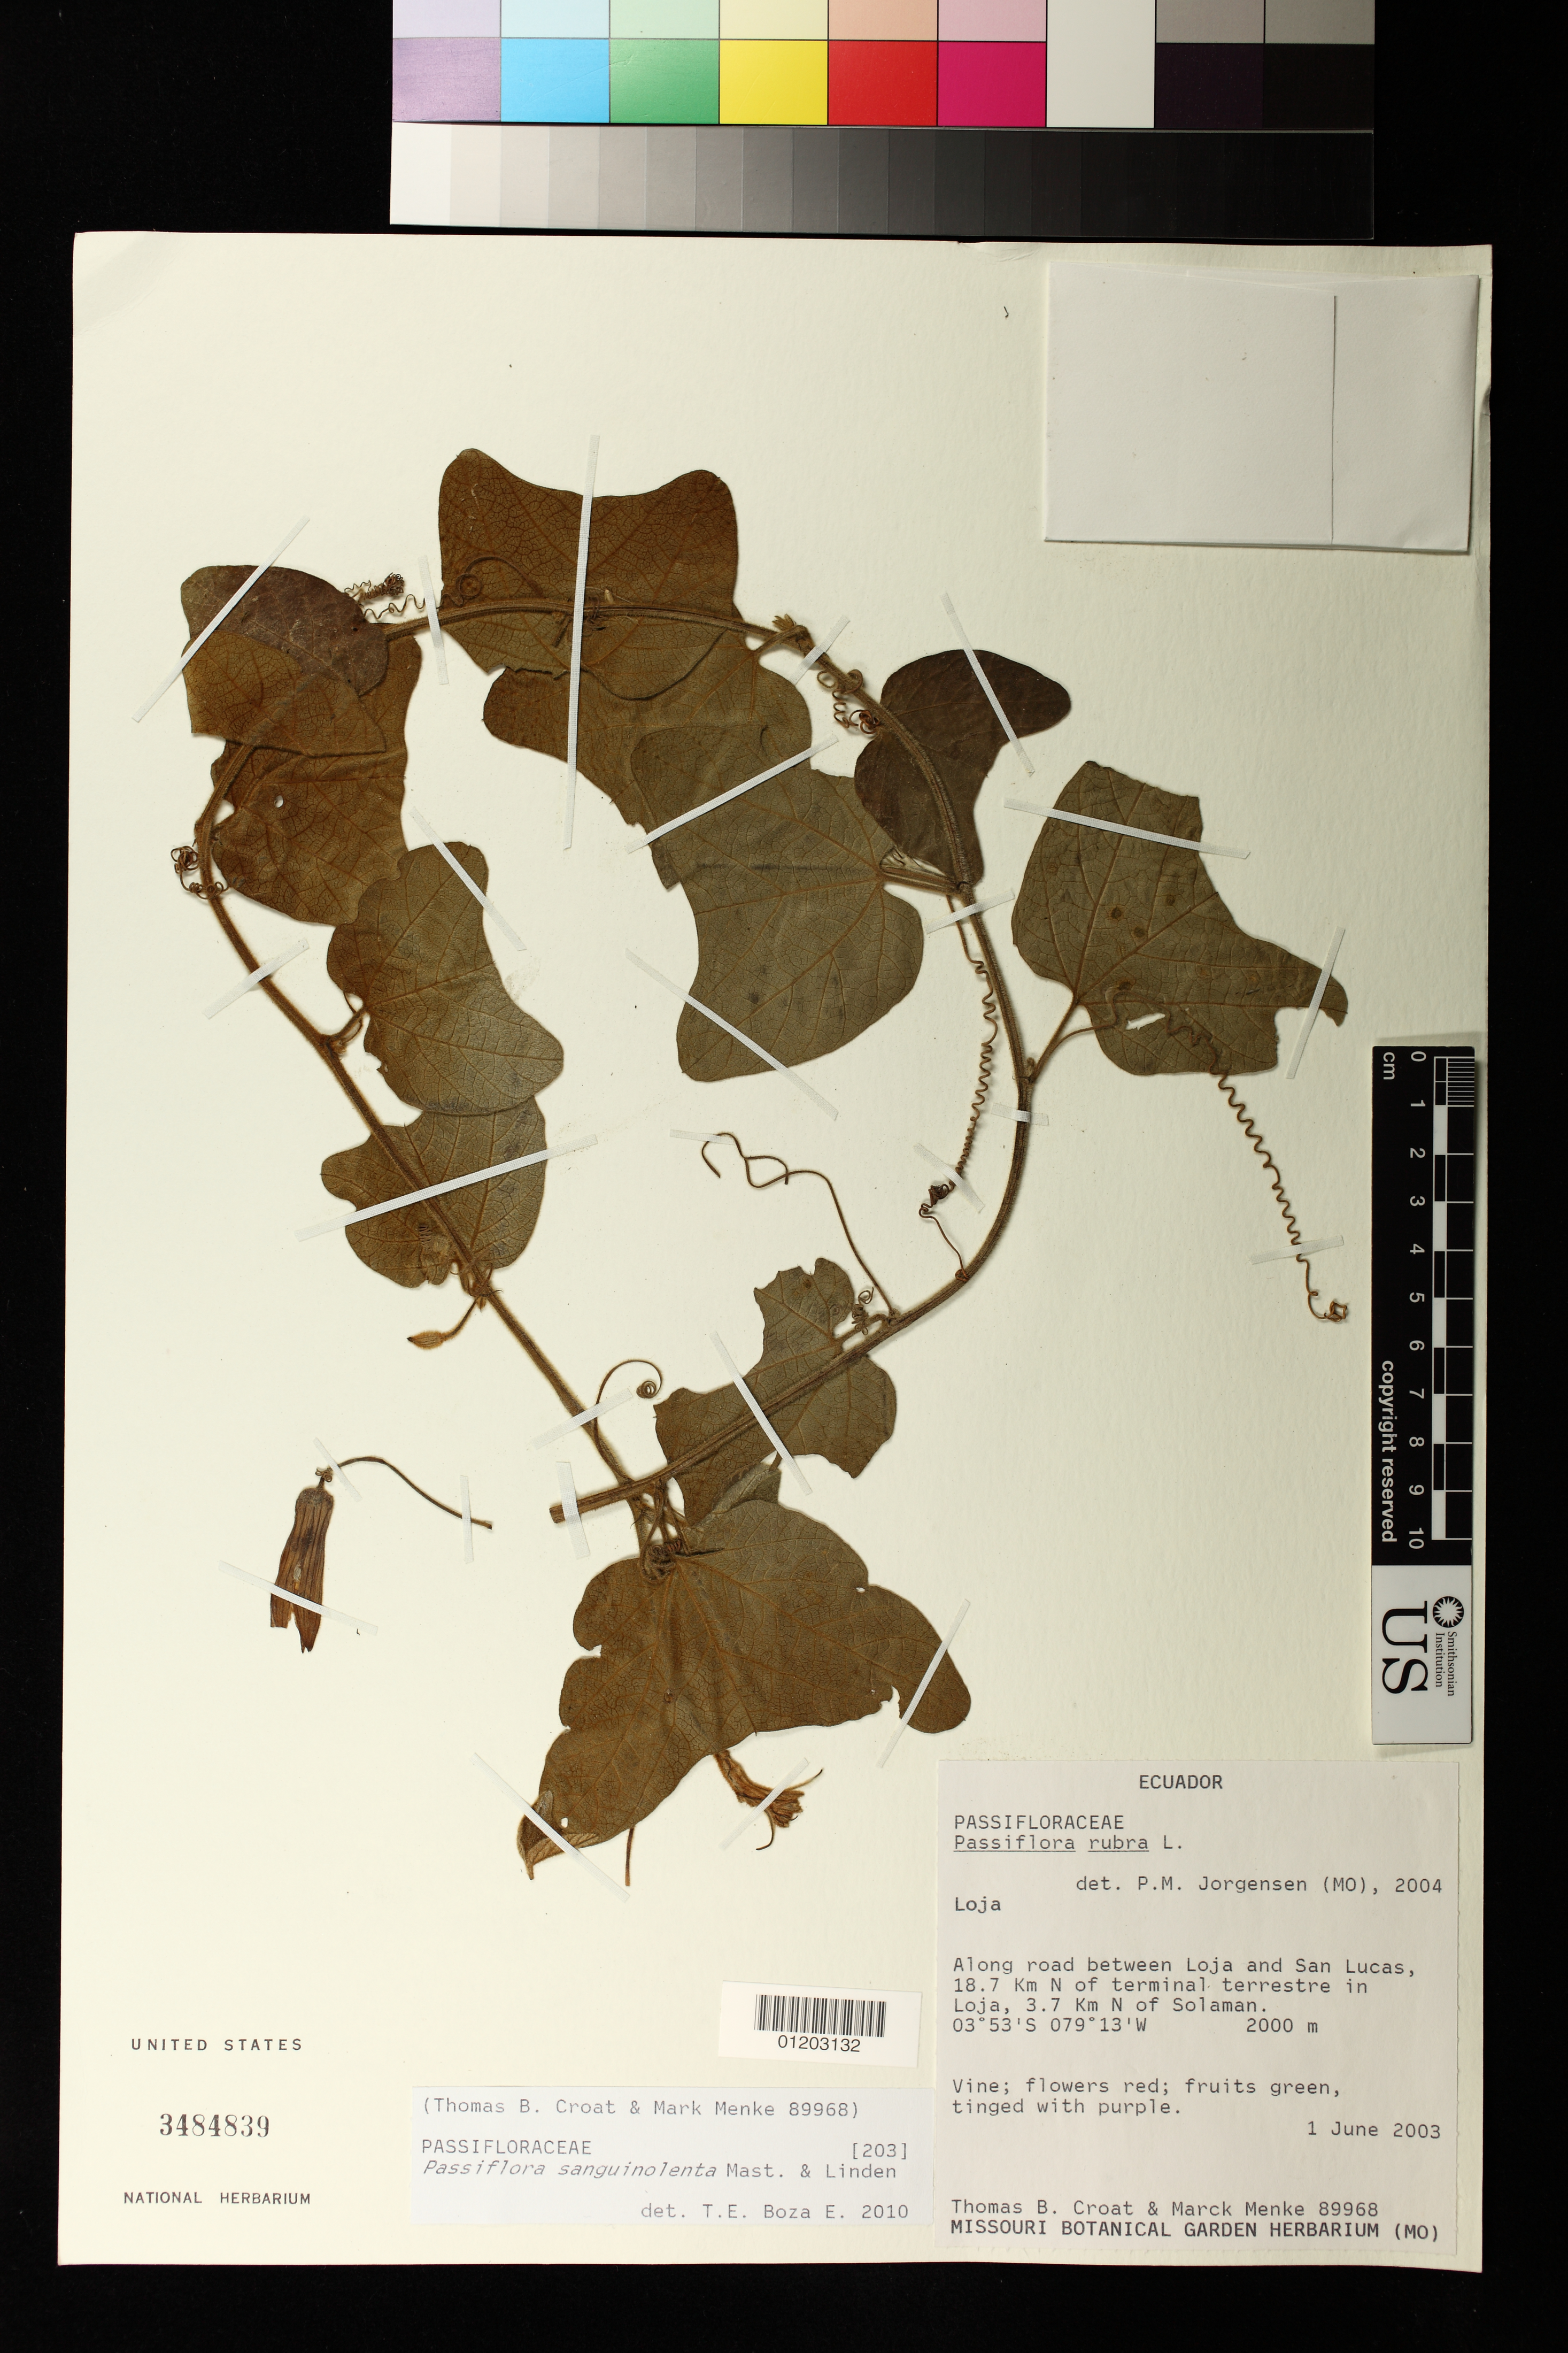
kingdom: Plantae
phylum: Tracheophyta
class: Magnoliopsida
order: Malpighiales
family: Passifloraceae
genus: Passiflora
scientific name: Passiflora sanguinolenta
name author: Mast. & Linden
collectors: T. B. Croat & M. Menke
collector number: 89968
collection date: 2003-06-01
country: Ecuador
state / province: Loja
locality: Along road between Loja and San Lucas. 18.7 km N of terminal terrestre in Loja, 3.7 km N of Solaman.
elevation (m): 2000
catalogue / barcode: US 3484839